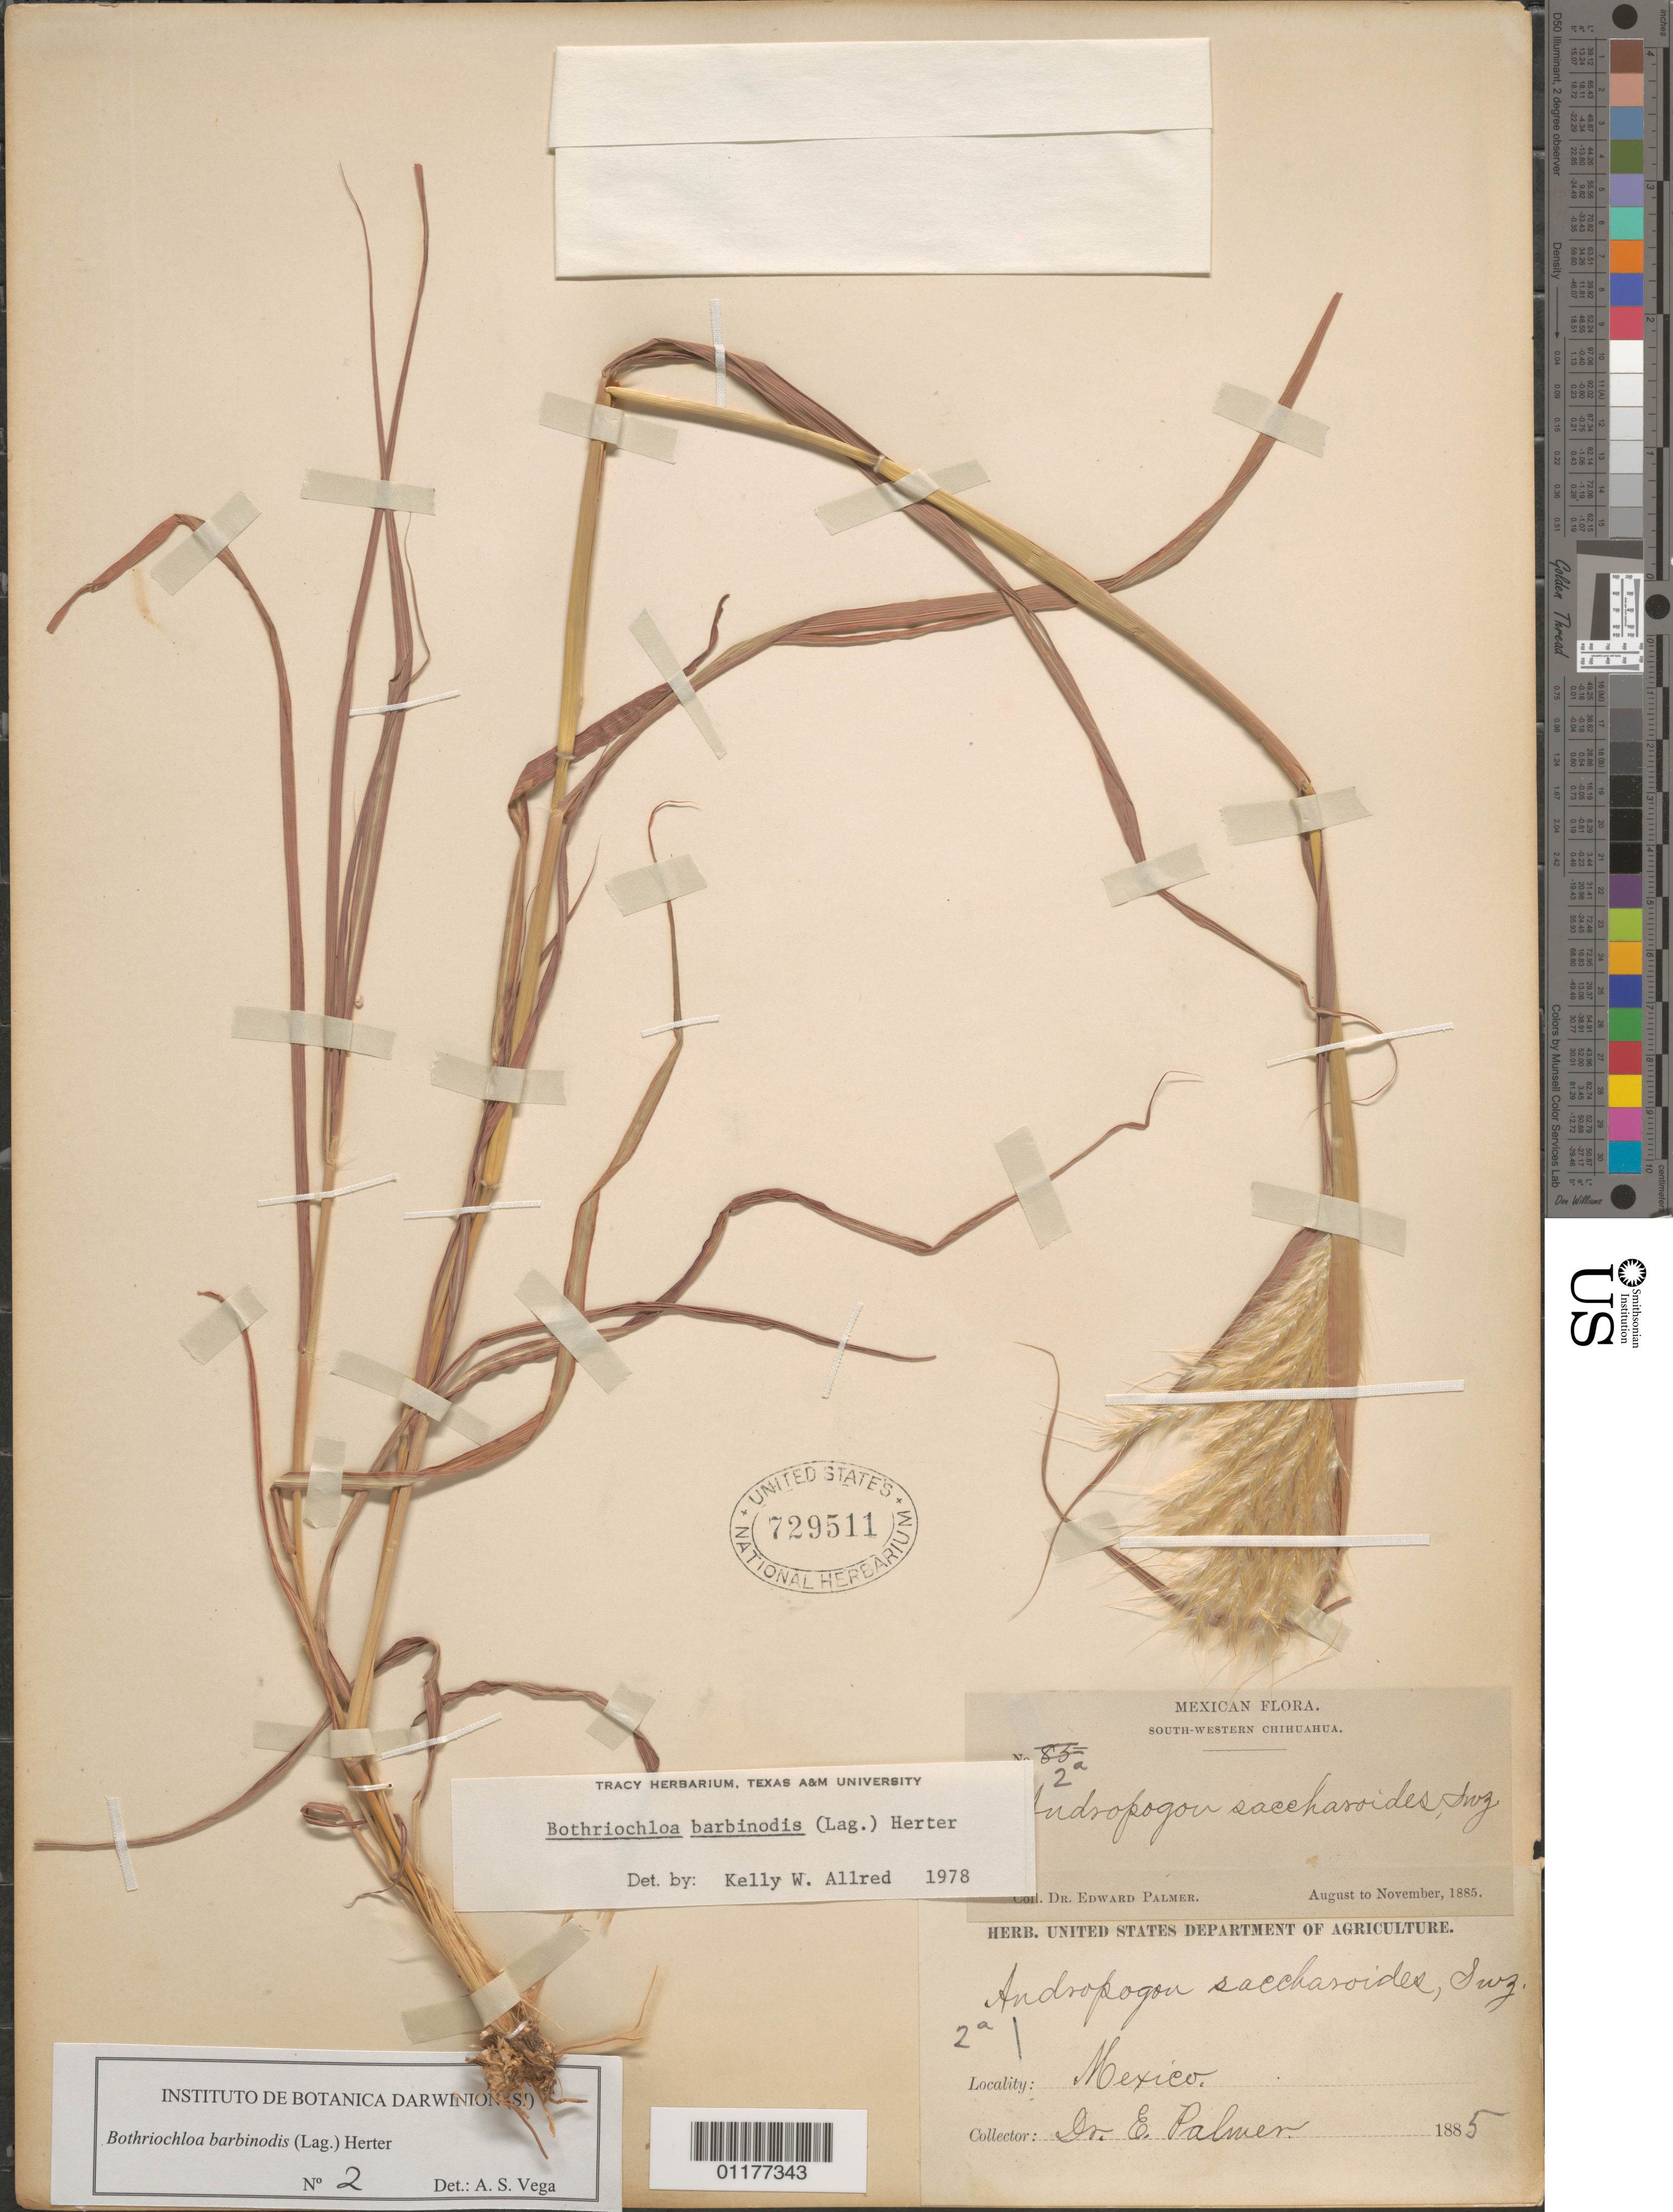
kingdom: Plantae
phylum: Tracheophyta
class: Liliopsida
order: Poales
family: Poaceae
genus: Bothriochloa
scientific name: Bothriochloa barbinodis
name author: (Lag.) Herter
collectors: E. Palmer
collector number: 2a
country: Mexico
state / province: Chihuahua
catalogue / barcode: US 729511